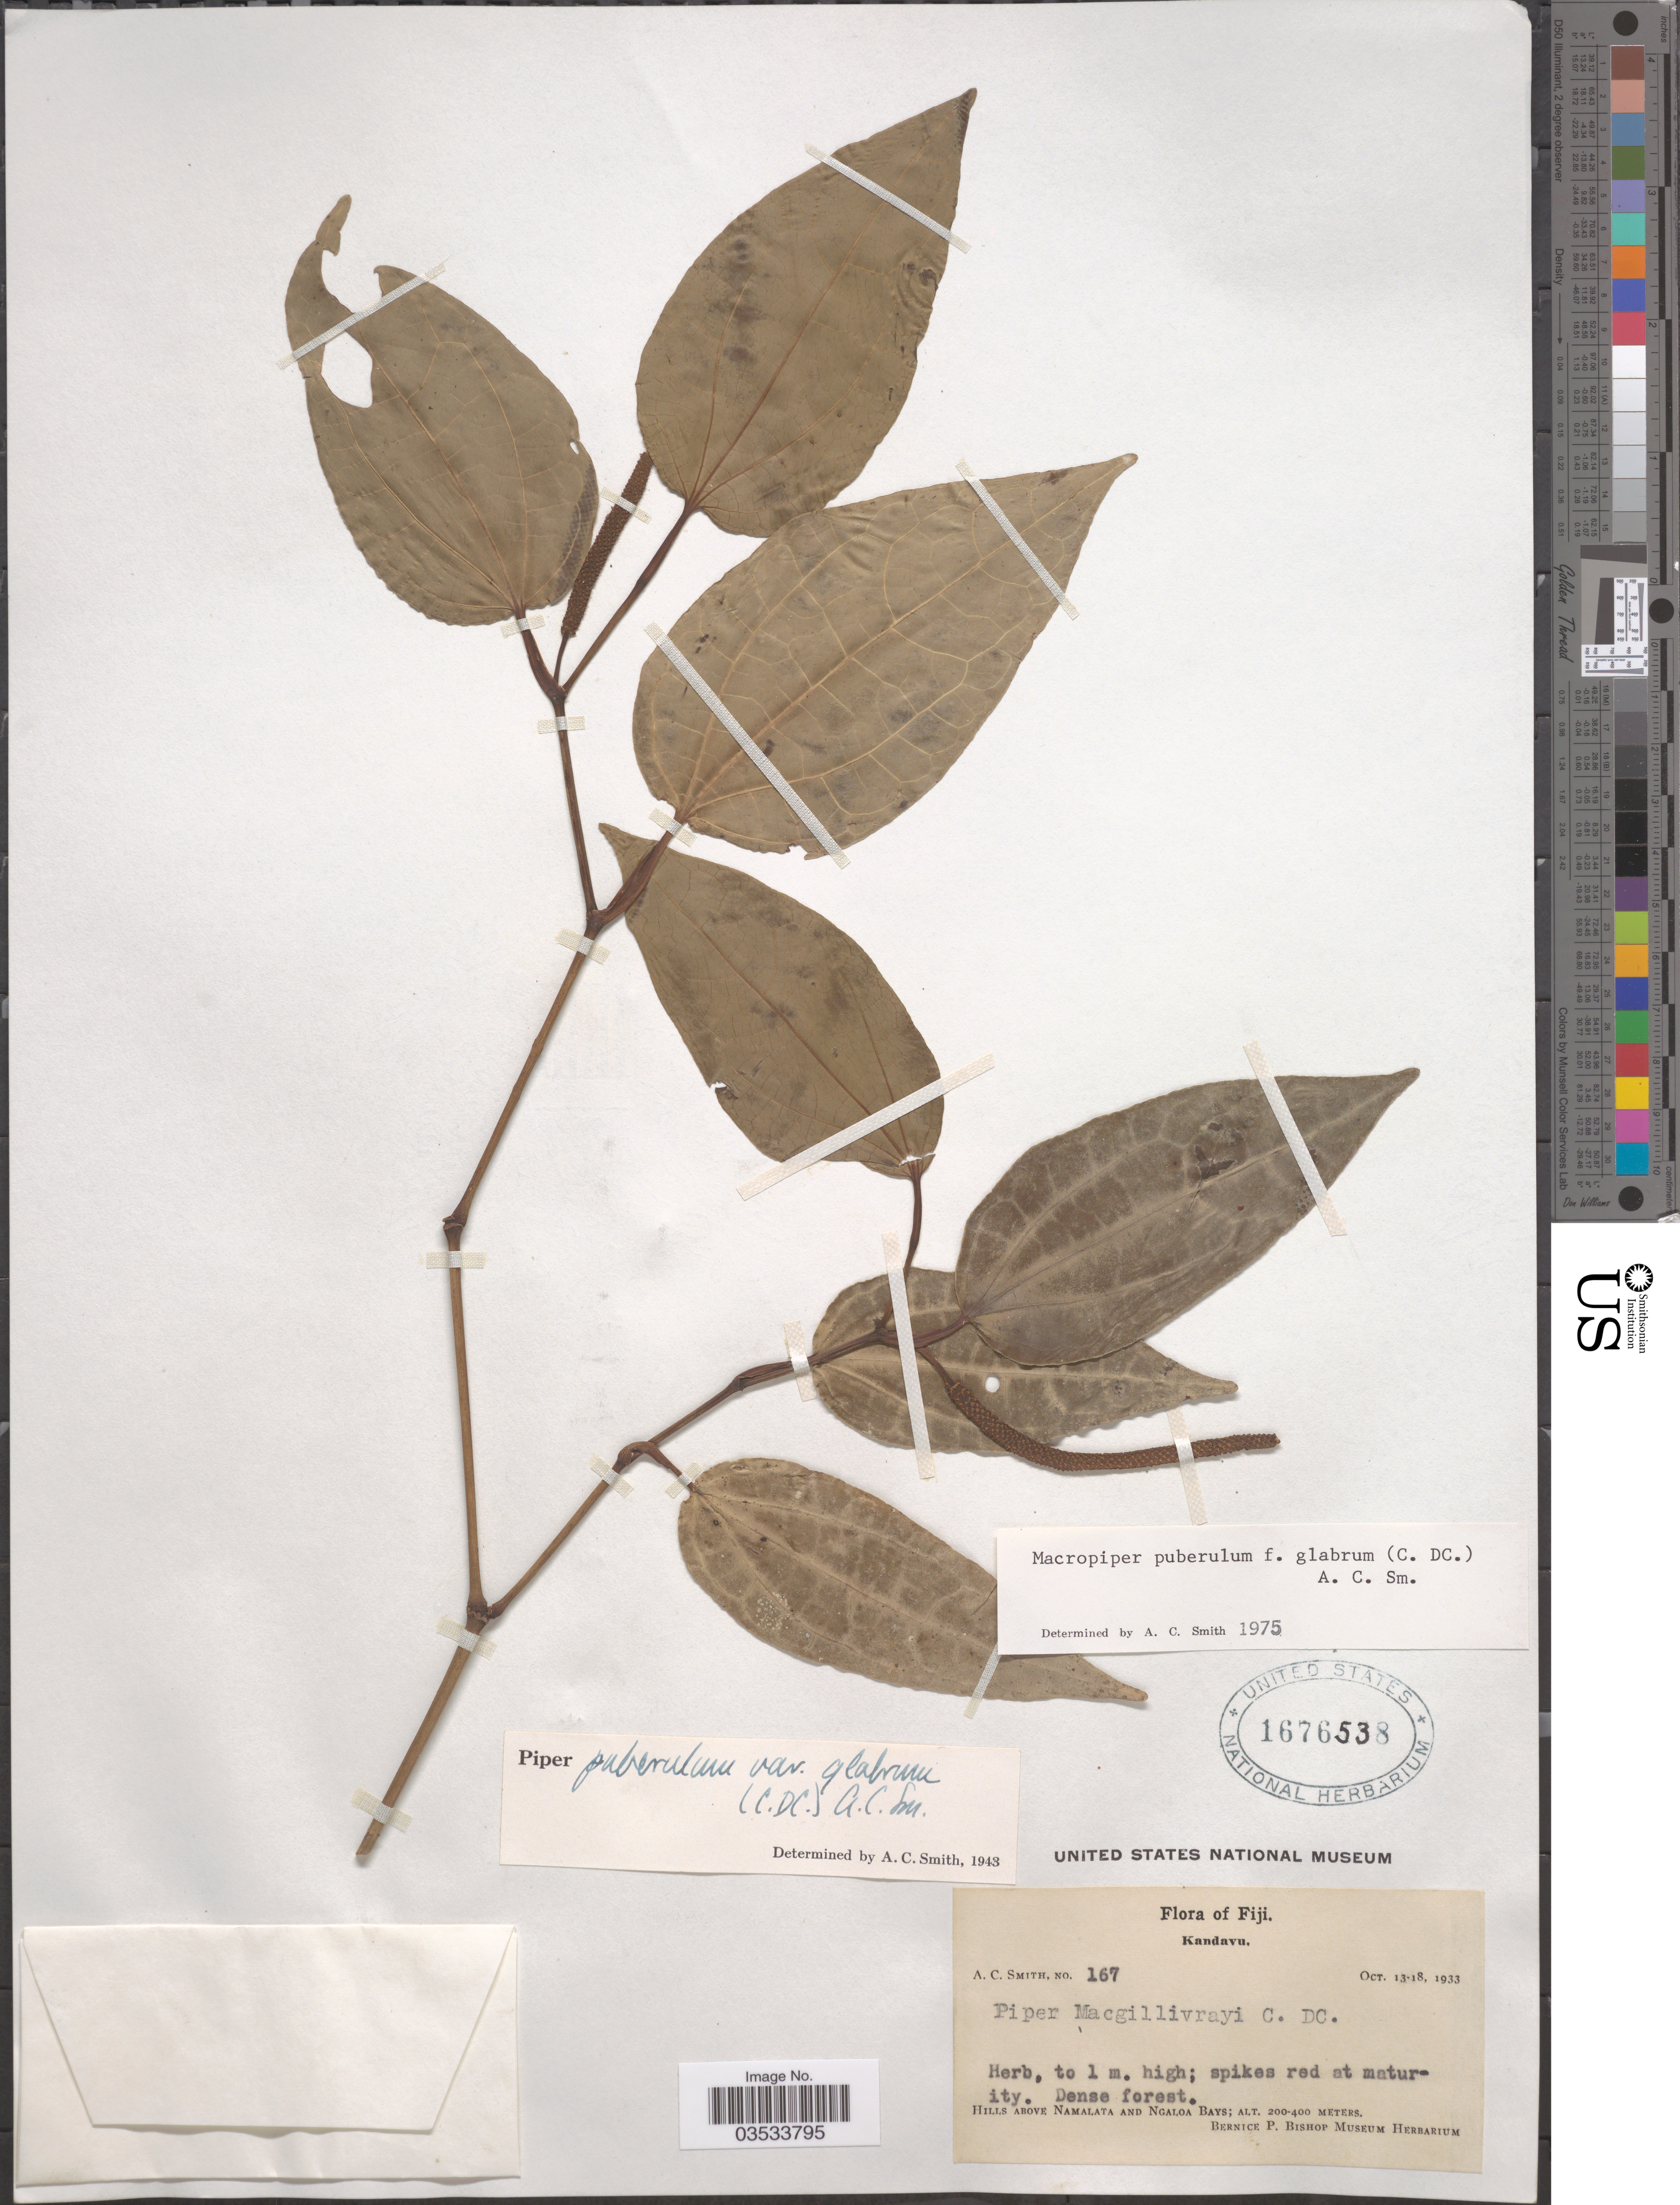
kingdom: Plantae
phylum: Tracheophyta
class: Magnoliopsida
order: Piperales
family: Piperaceae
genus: Piper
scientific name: Piper puberulum var. glabrum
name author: (C. DC.) C.A. Sm.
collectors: A. C. Smith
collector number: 167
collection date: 1933-10-13/1933-10-18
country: Fiji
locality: Kandavu. Hills above Namalata and Ngaloa Bays.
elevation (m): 200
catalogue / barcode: US 1676538